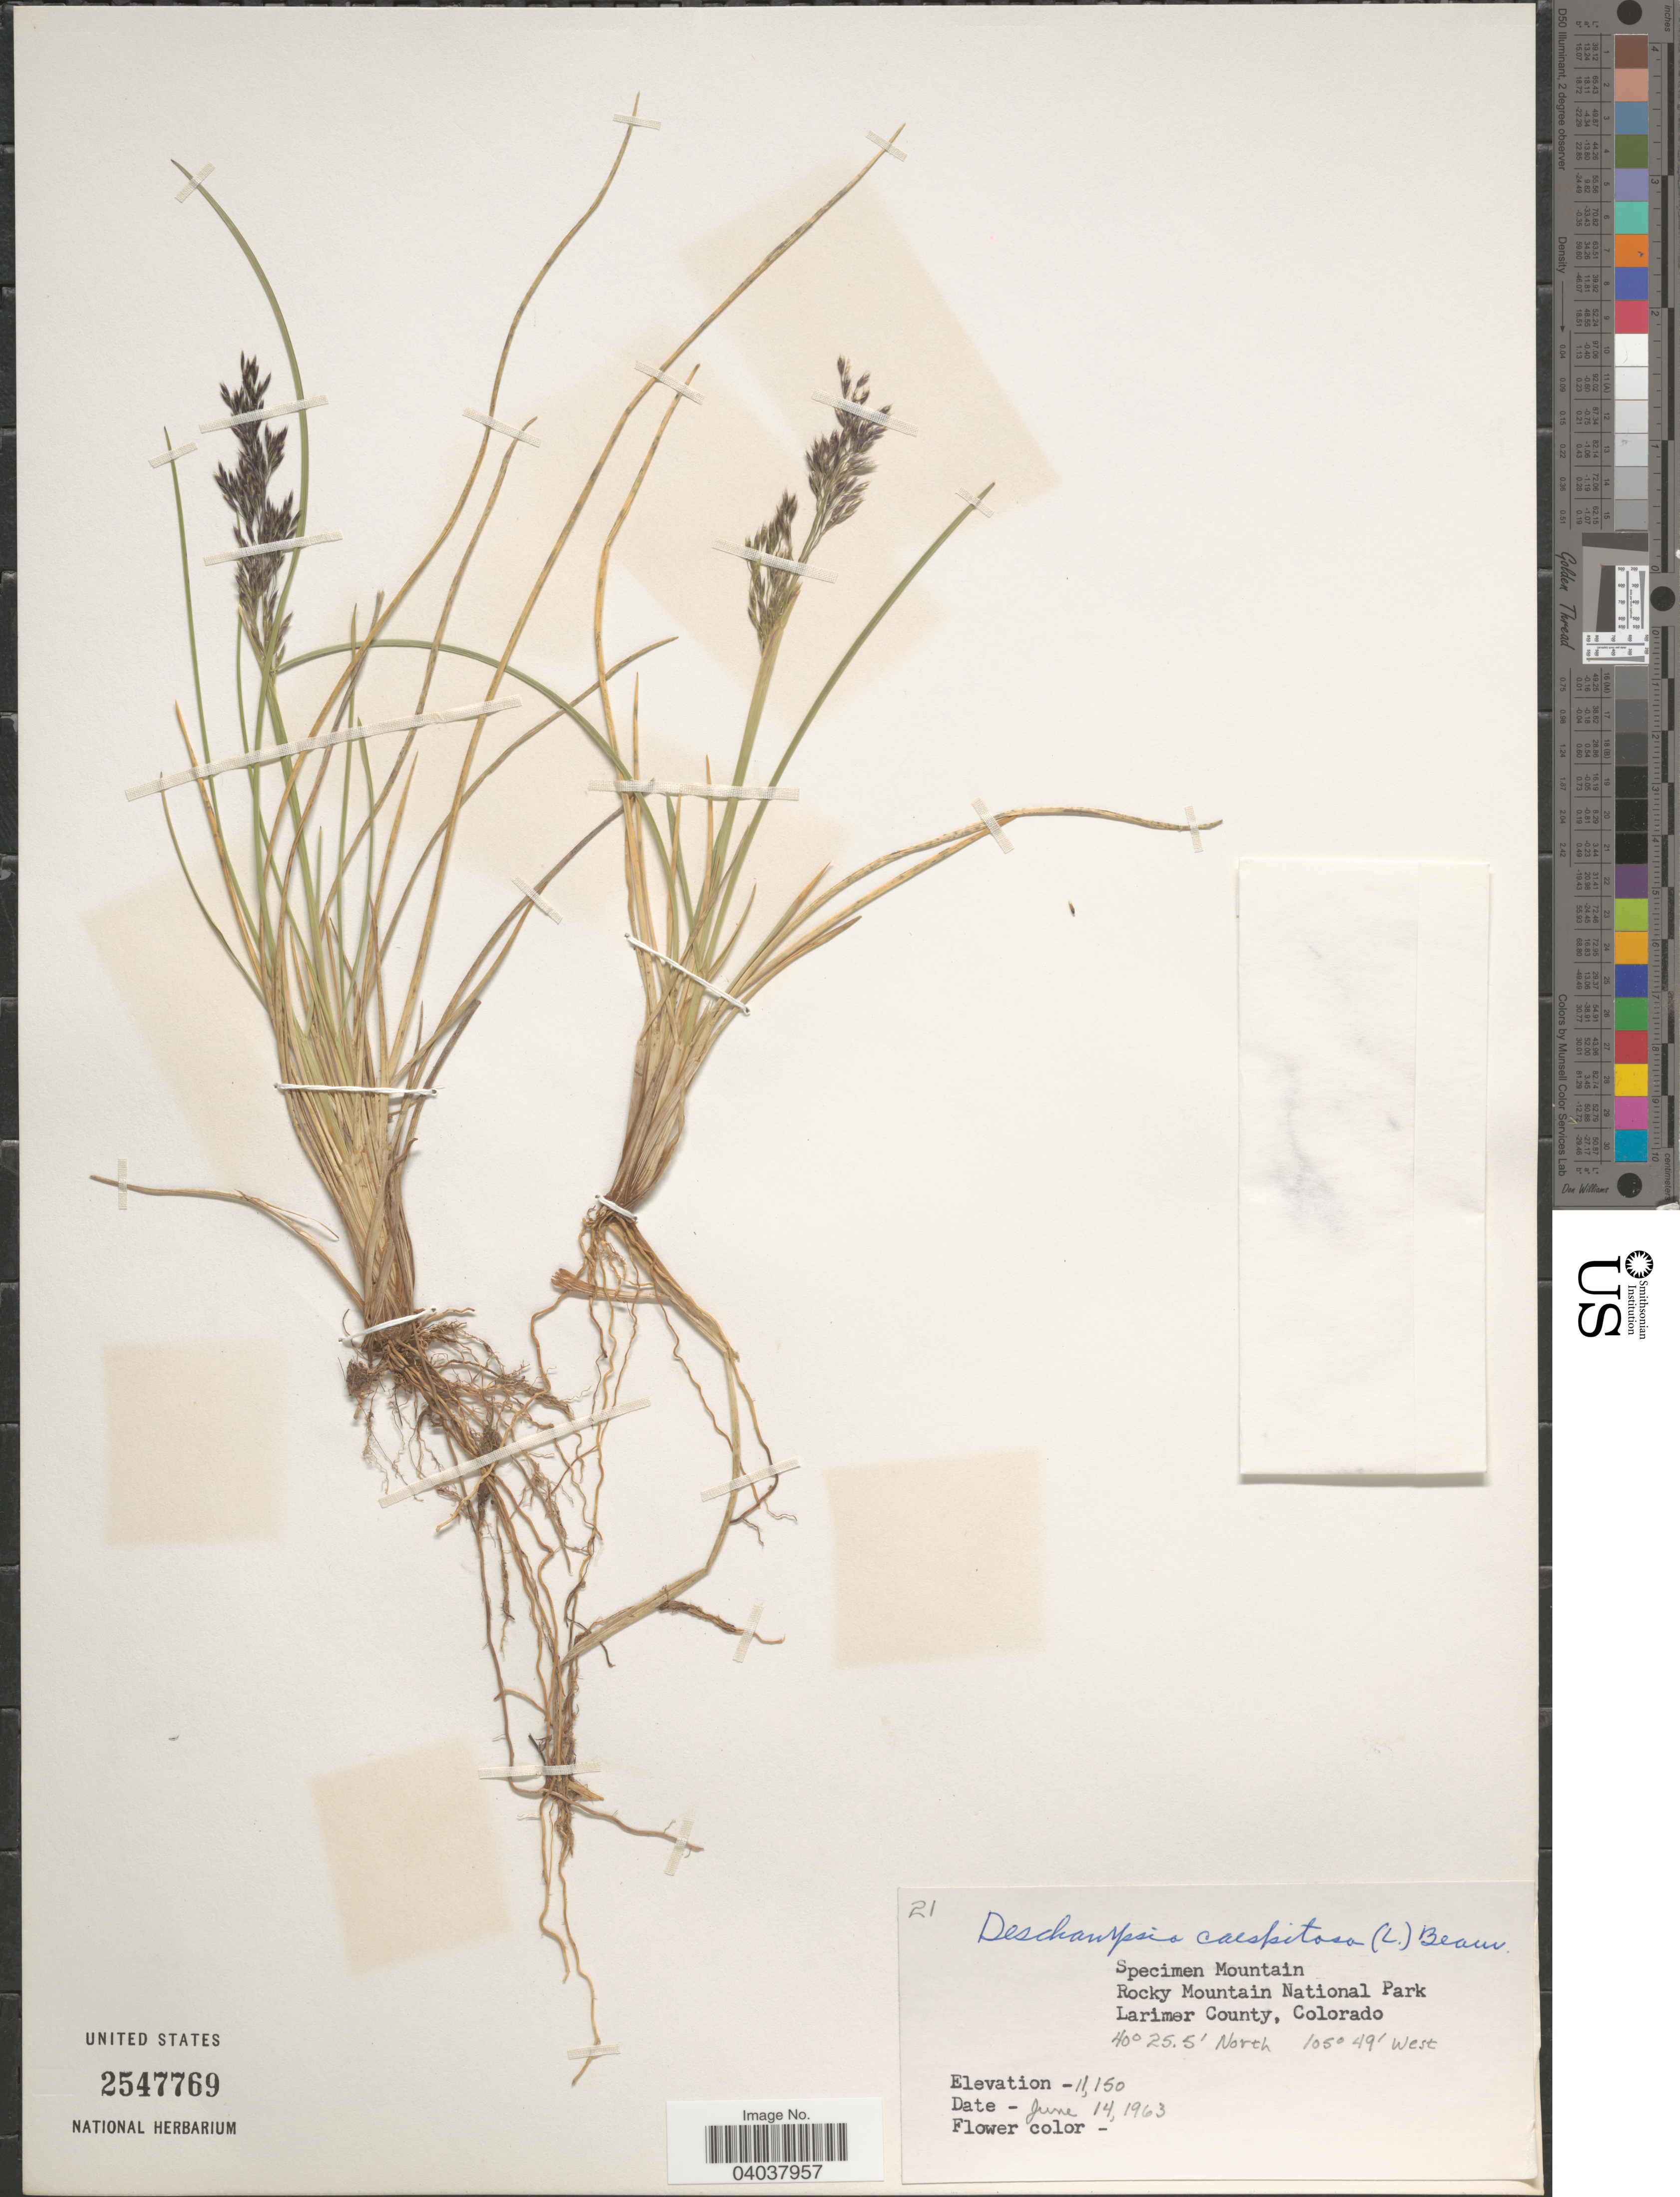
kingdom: Plantae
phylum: Tracheophyta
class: Liliopsida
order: Poales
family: Poaceae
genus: Deschampsia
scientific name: Deschampsia cespitosa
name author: (L.) P. Beauv.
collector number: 21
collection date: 1963-06-14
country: United States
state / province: Colorado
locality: Specimen Mountain. Rocky Mountain National Park. Larimer County.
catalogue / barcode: US 2547769